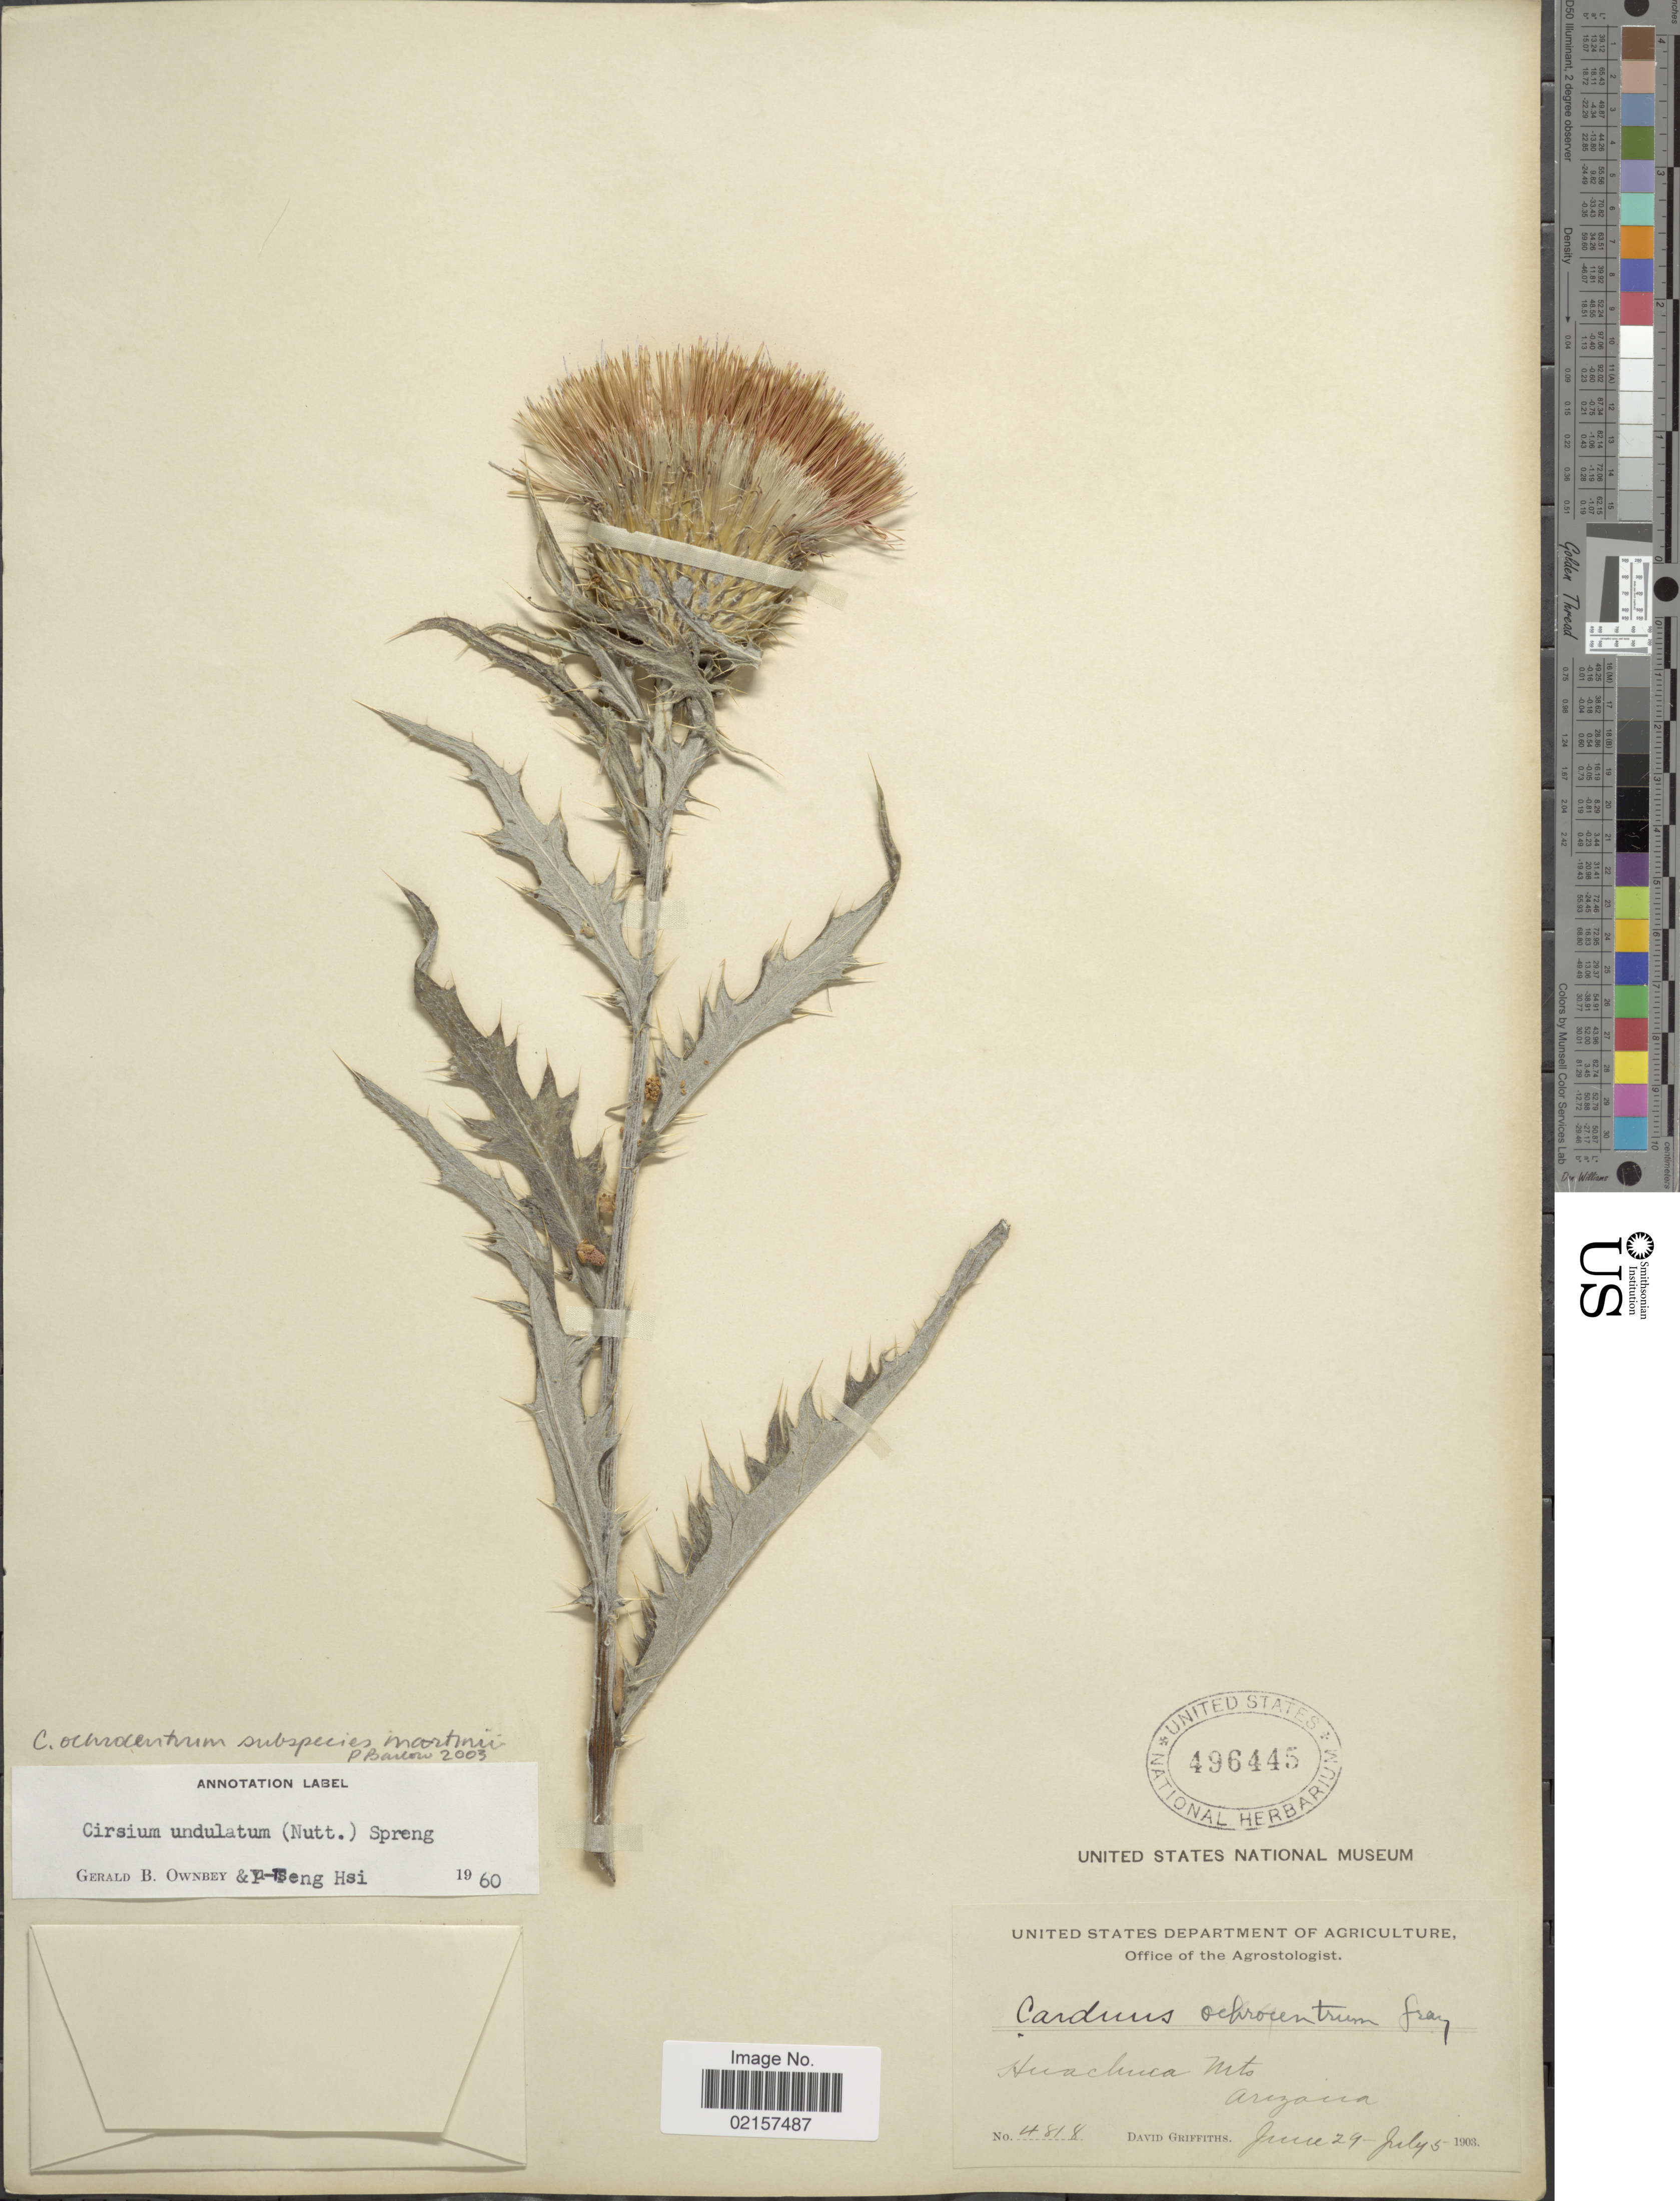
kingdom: Plantae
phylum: Tracheophyta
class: Magnoliopsida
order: Asterales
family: Asteraceae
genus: Cirsium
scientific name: Cirsium ochrocentrum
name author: A. Gray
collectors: D. Griffiths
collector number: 4818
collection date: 1903-06-29/1903-07-05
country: United States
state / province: Arizona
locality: Huachuca Mts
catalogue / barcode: US 496445